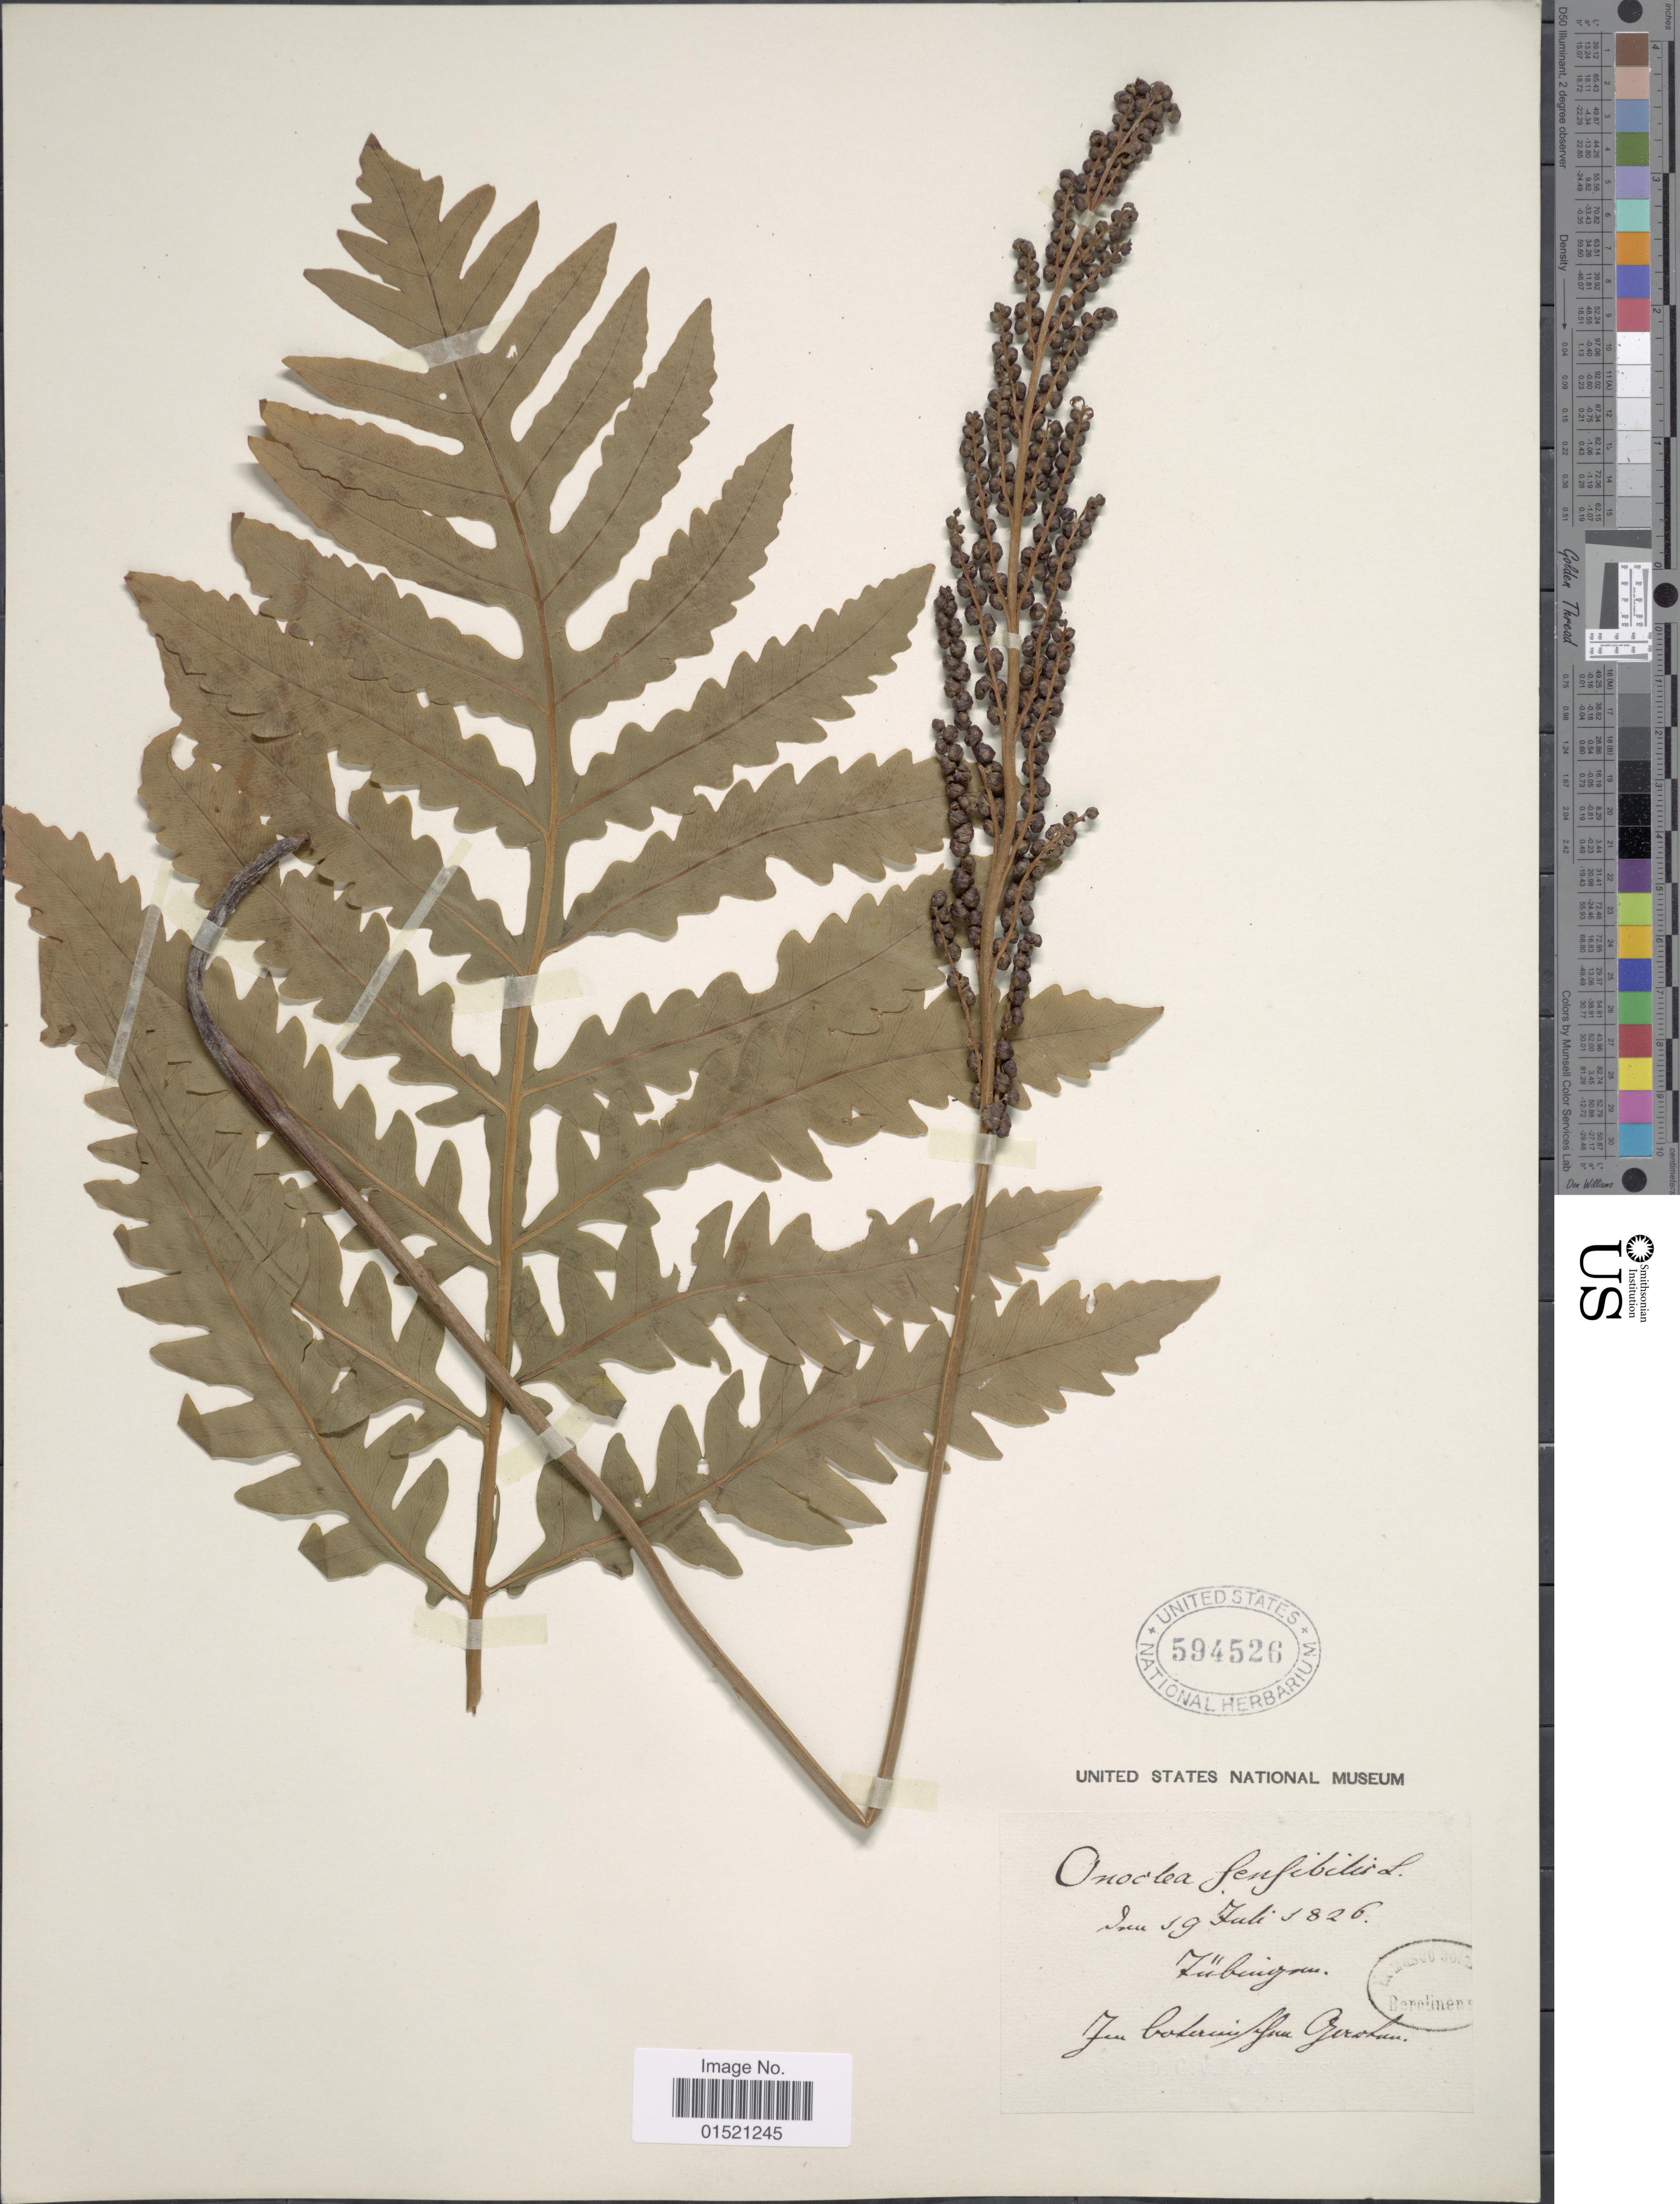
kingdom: Plantae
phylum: Tracheophyta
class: Polypodiopsida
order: Polypodiales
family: Onocleaceae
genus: Onoclea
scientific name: Onoclea sensibilis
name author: L.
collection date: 1826-07-29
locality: Tübe [illegible text]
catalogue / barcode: US 594526